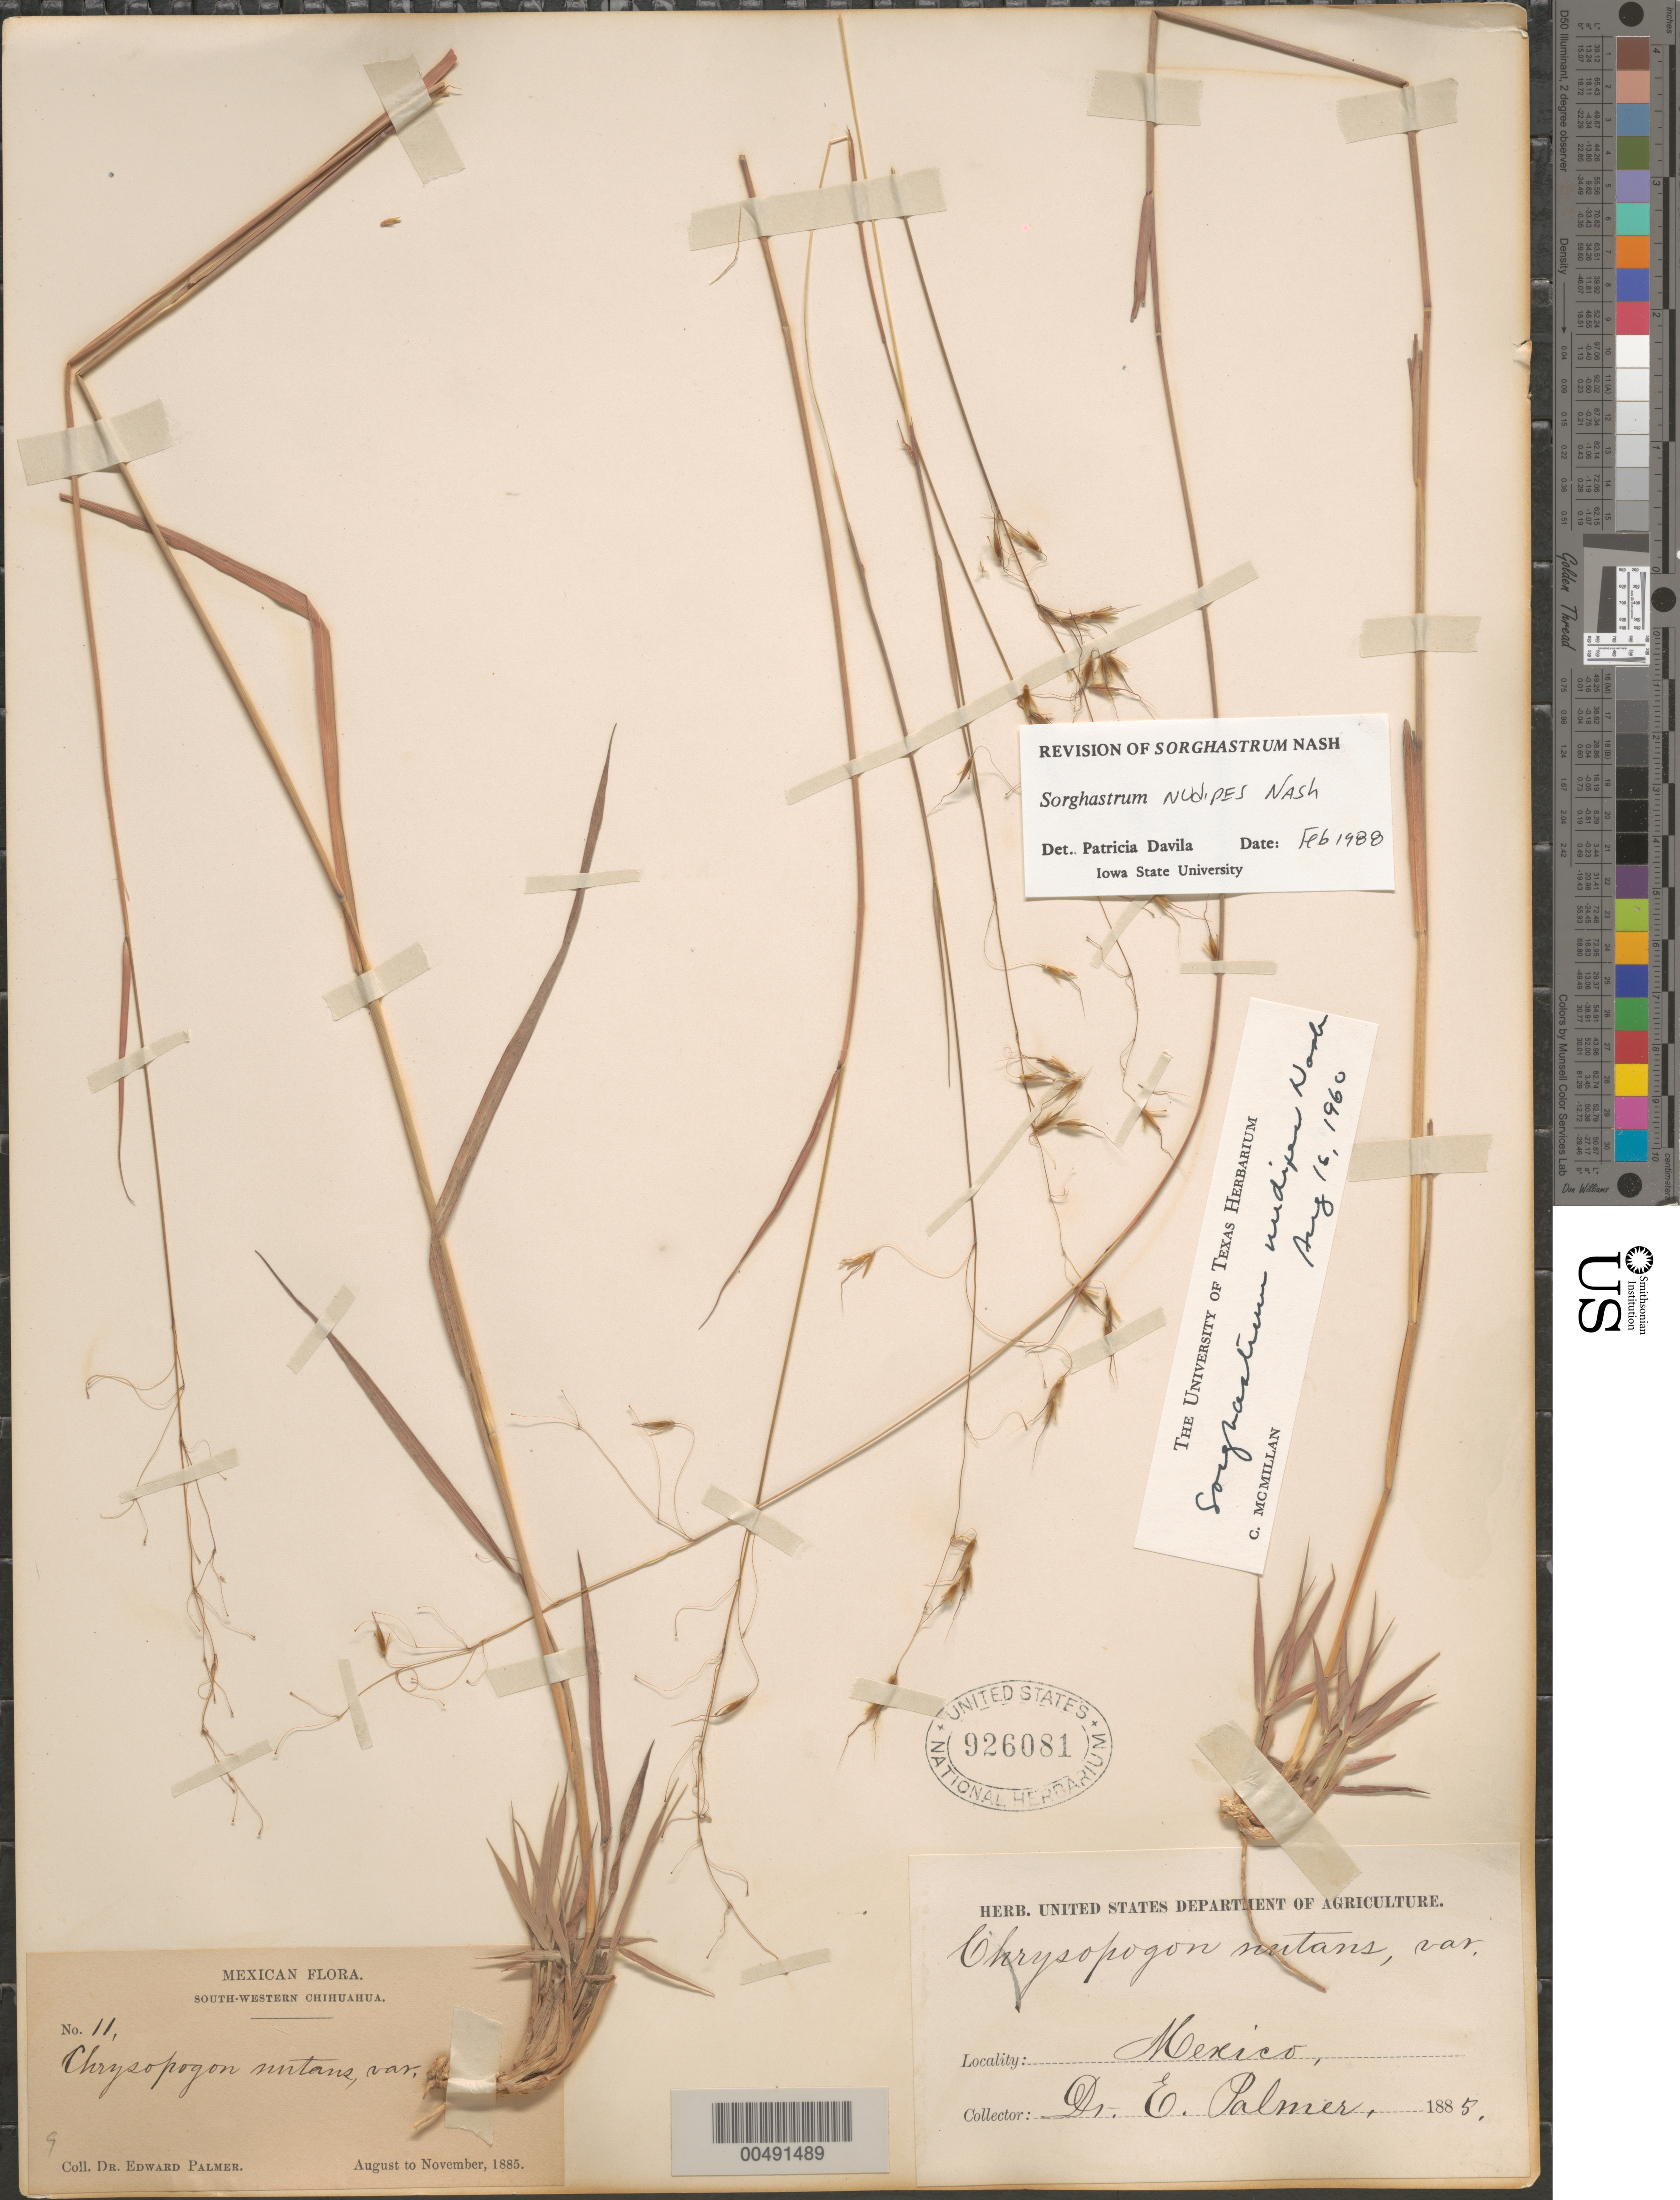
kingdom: Plantae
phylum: Tracheophyta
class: Liliopsida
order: Poales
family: Poaceae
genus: Sorghastrum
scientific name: Sorghastrum nudipes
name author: Nash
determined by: Dávila, P. D.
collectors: E. Palmer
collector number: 11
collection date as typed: Aug 1885 to Nov 1885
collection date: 1885-08/1885-11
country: Mexico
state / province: Chihuahua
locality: South-western Chihuahua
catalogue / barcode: US 926081